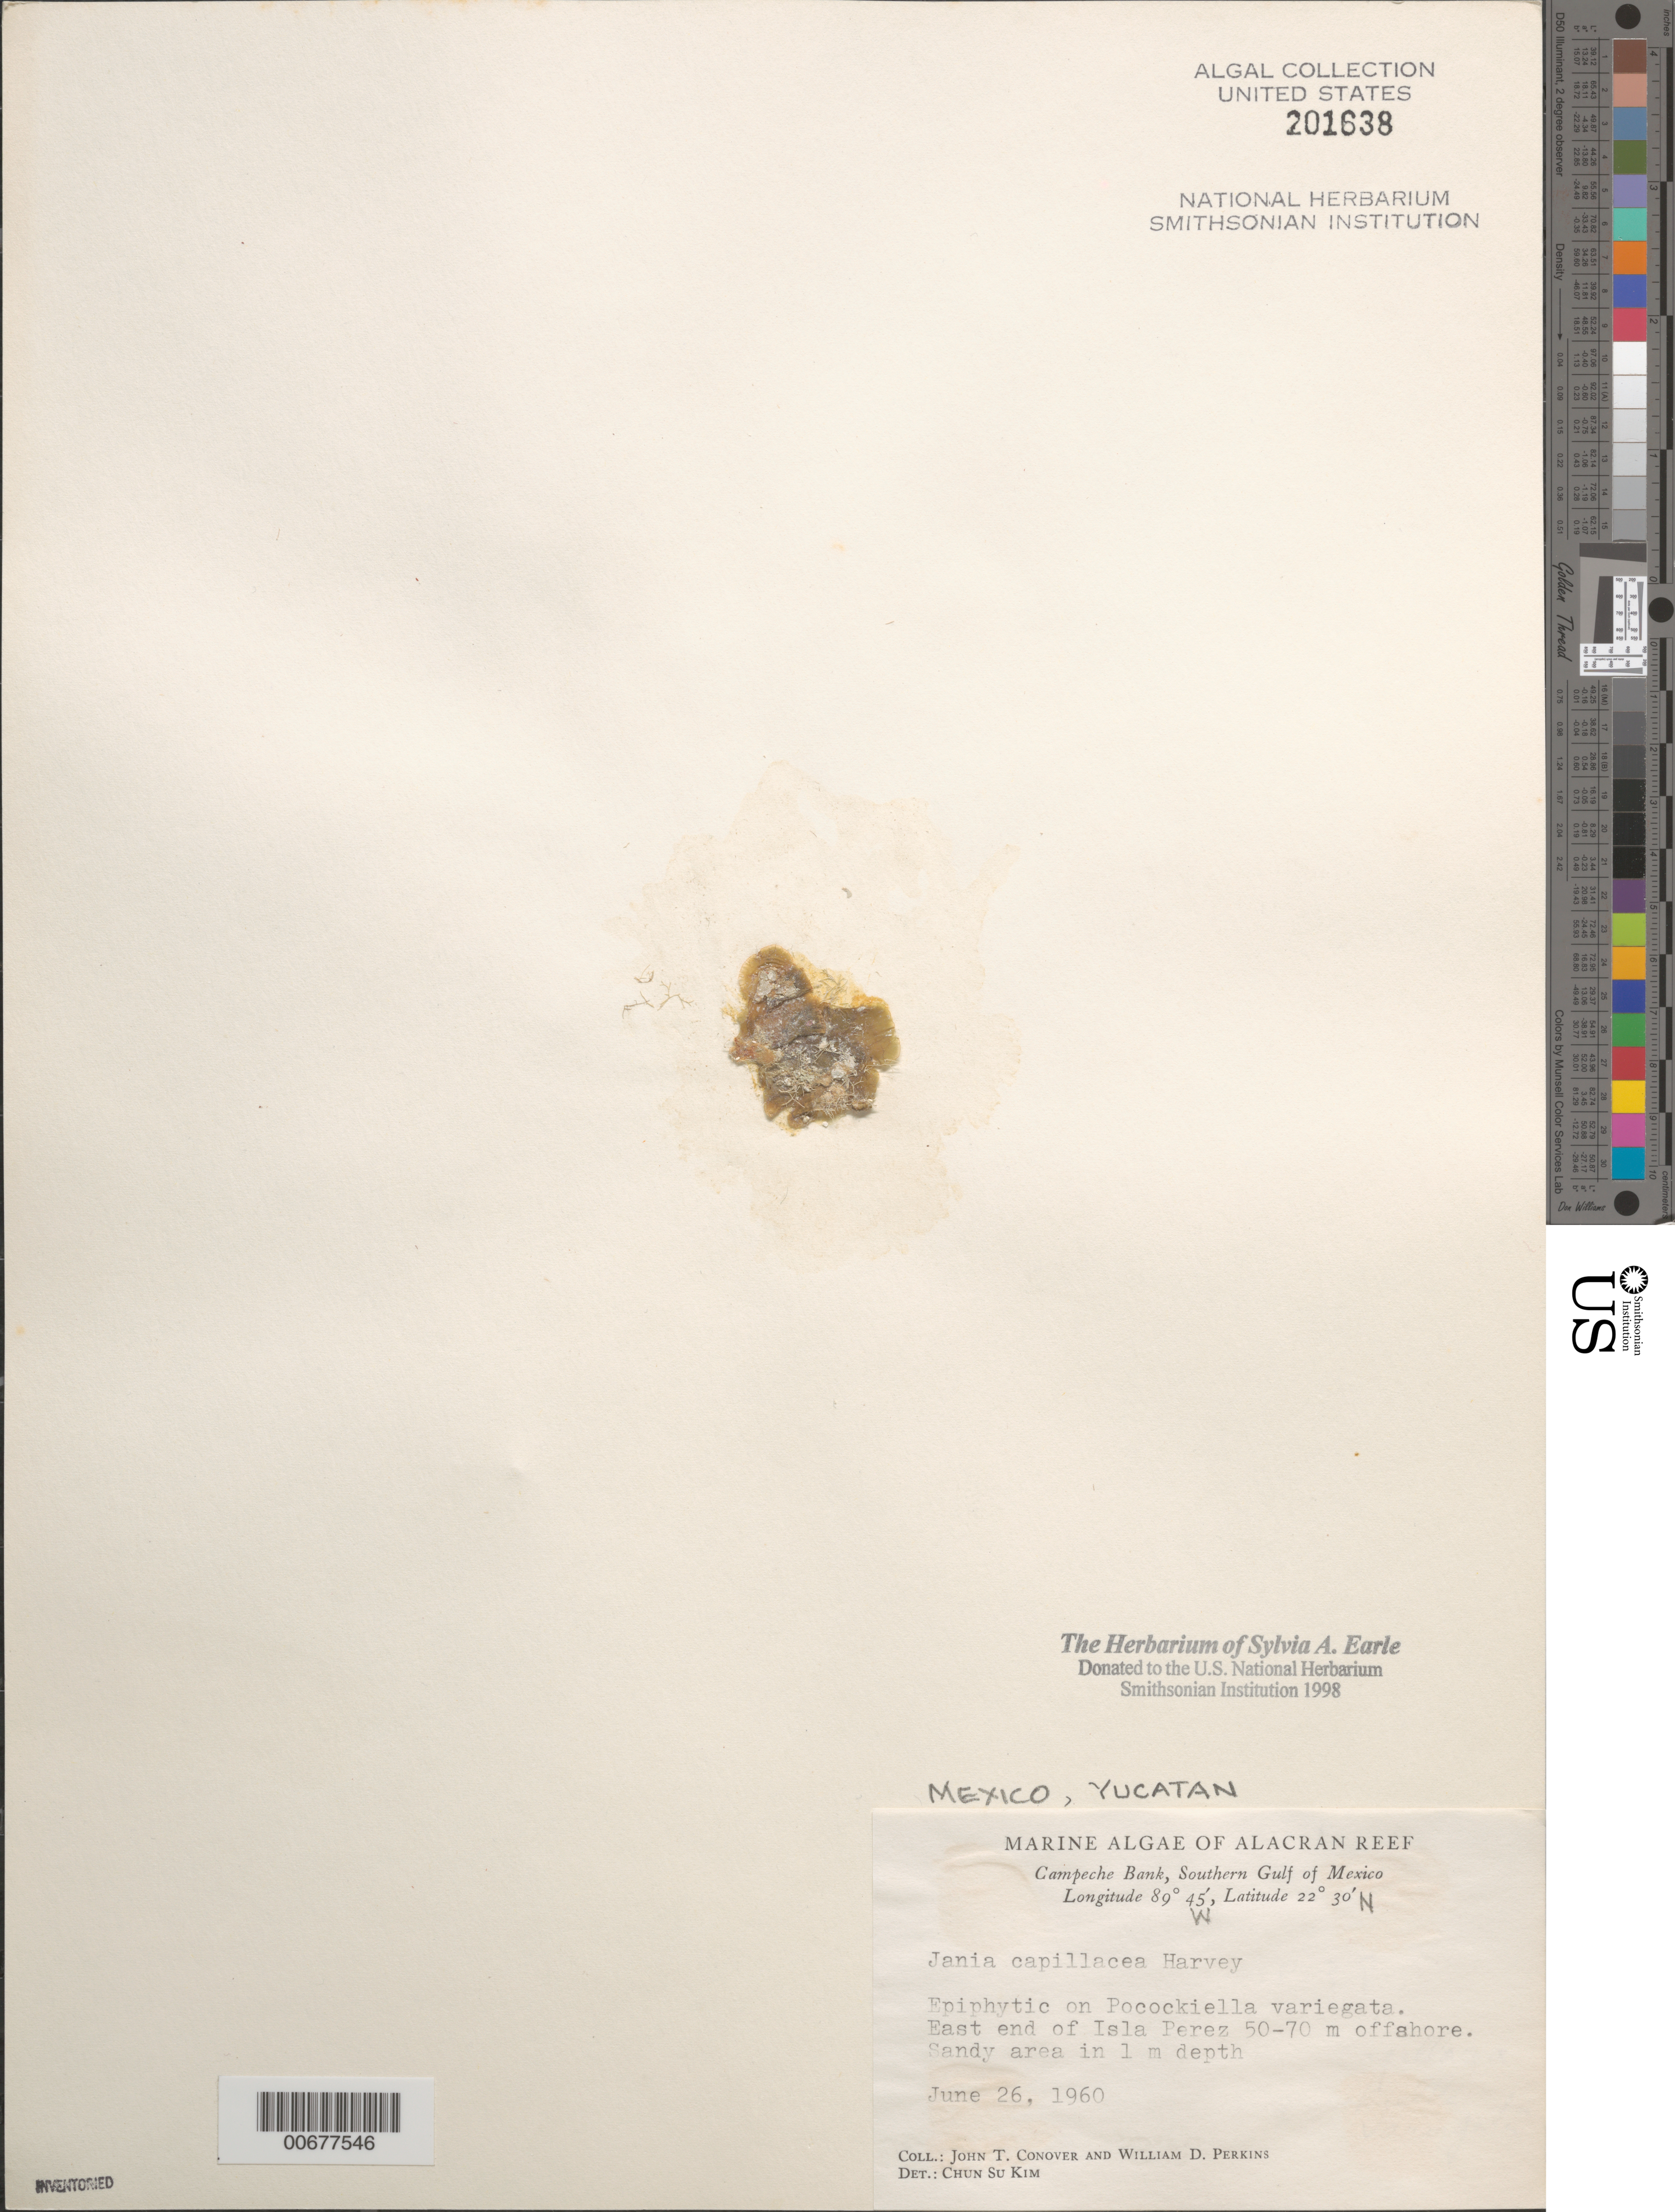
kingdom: Plantae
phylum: Rhodophyta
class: Florideophyceae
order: Corallinales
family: Corallinaceae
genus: Jania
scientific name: Jania capillacea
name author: Harv.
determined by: Kim, Chun Su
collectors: J. T. Conover & W. D. Perkins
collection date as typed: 26 Jun 1960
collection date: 1960-06-26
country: Mexico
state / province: Yucatan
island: Isla Perez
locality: Alacran Reef, Campeche Bank, southern Gulf of Mexico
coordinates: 22 30' N, 89 45' W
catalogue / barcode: US 201638